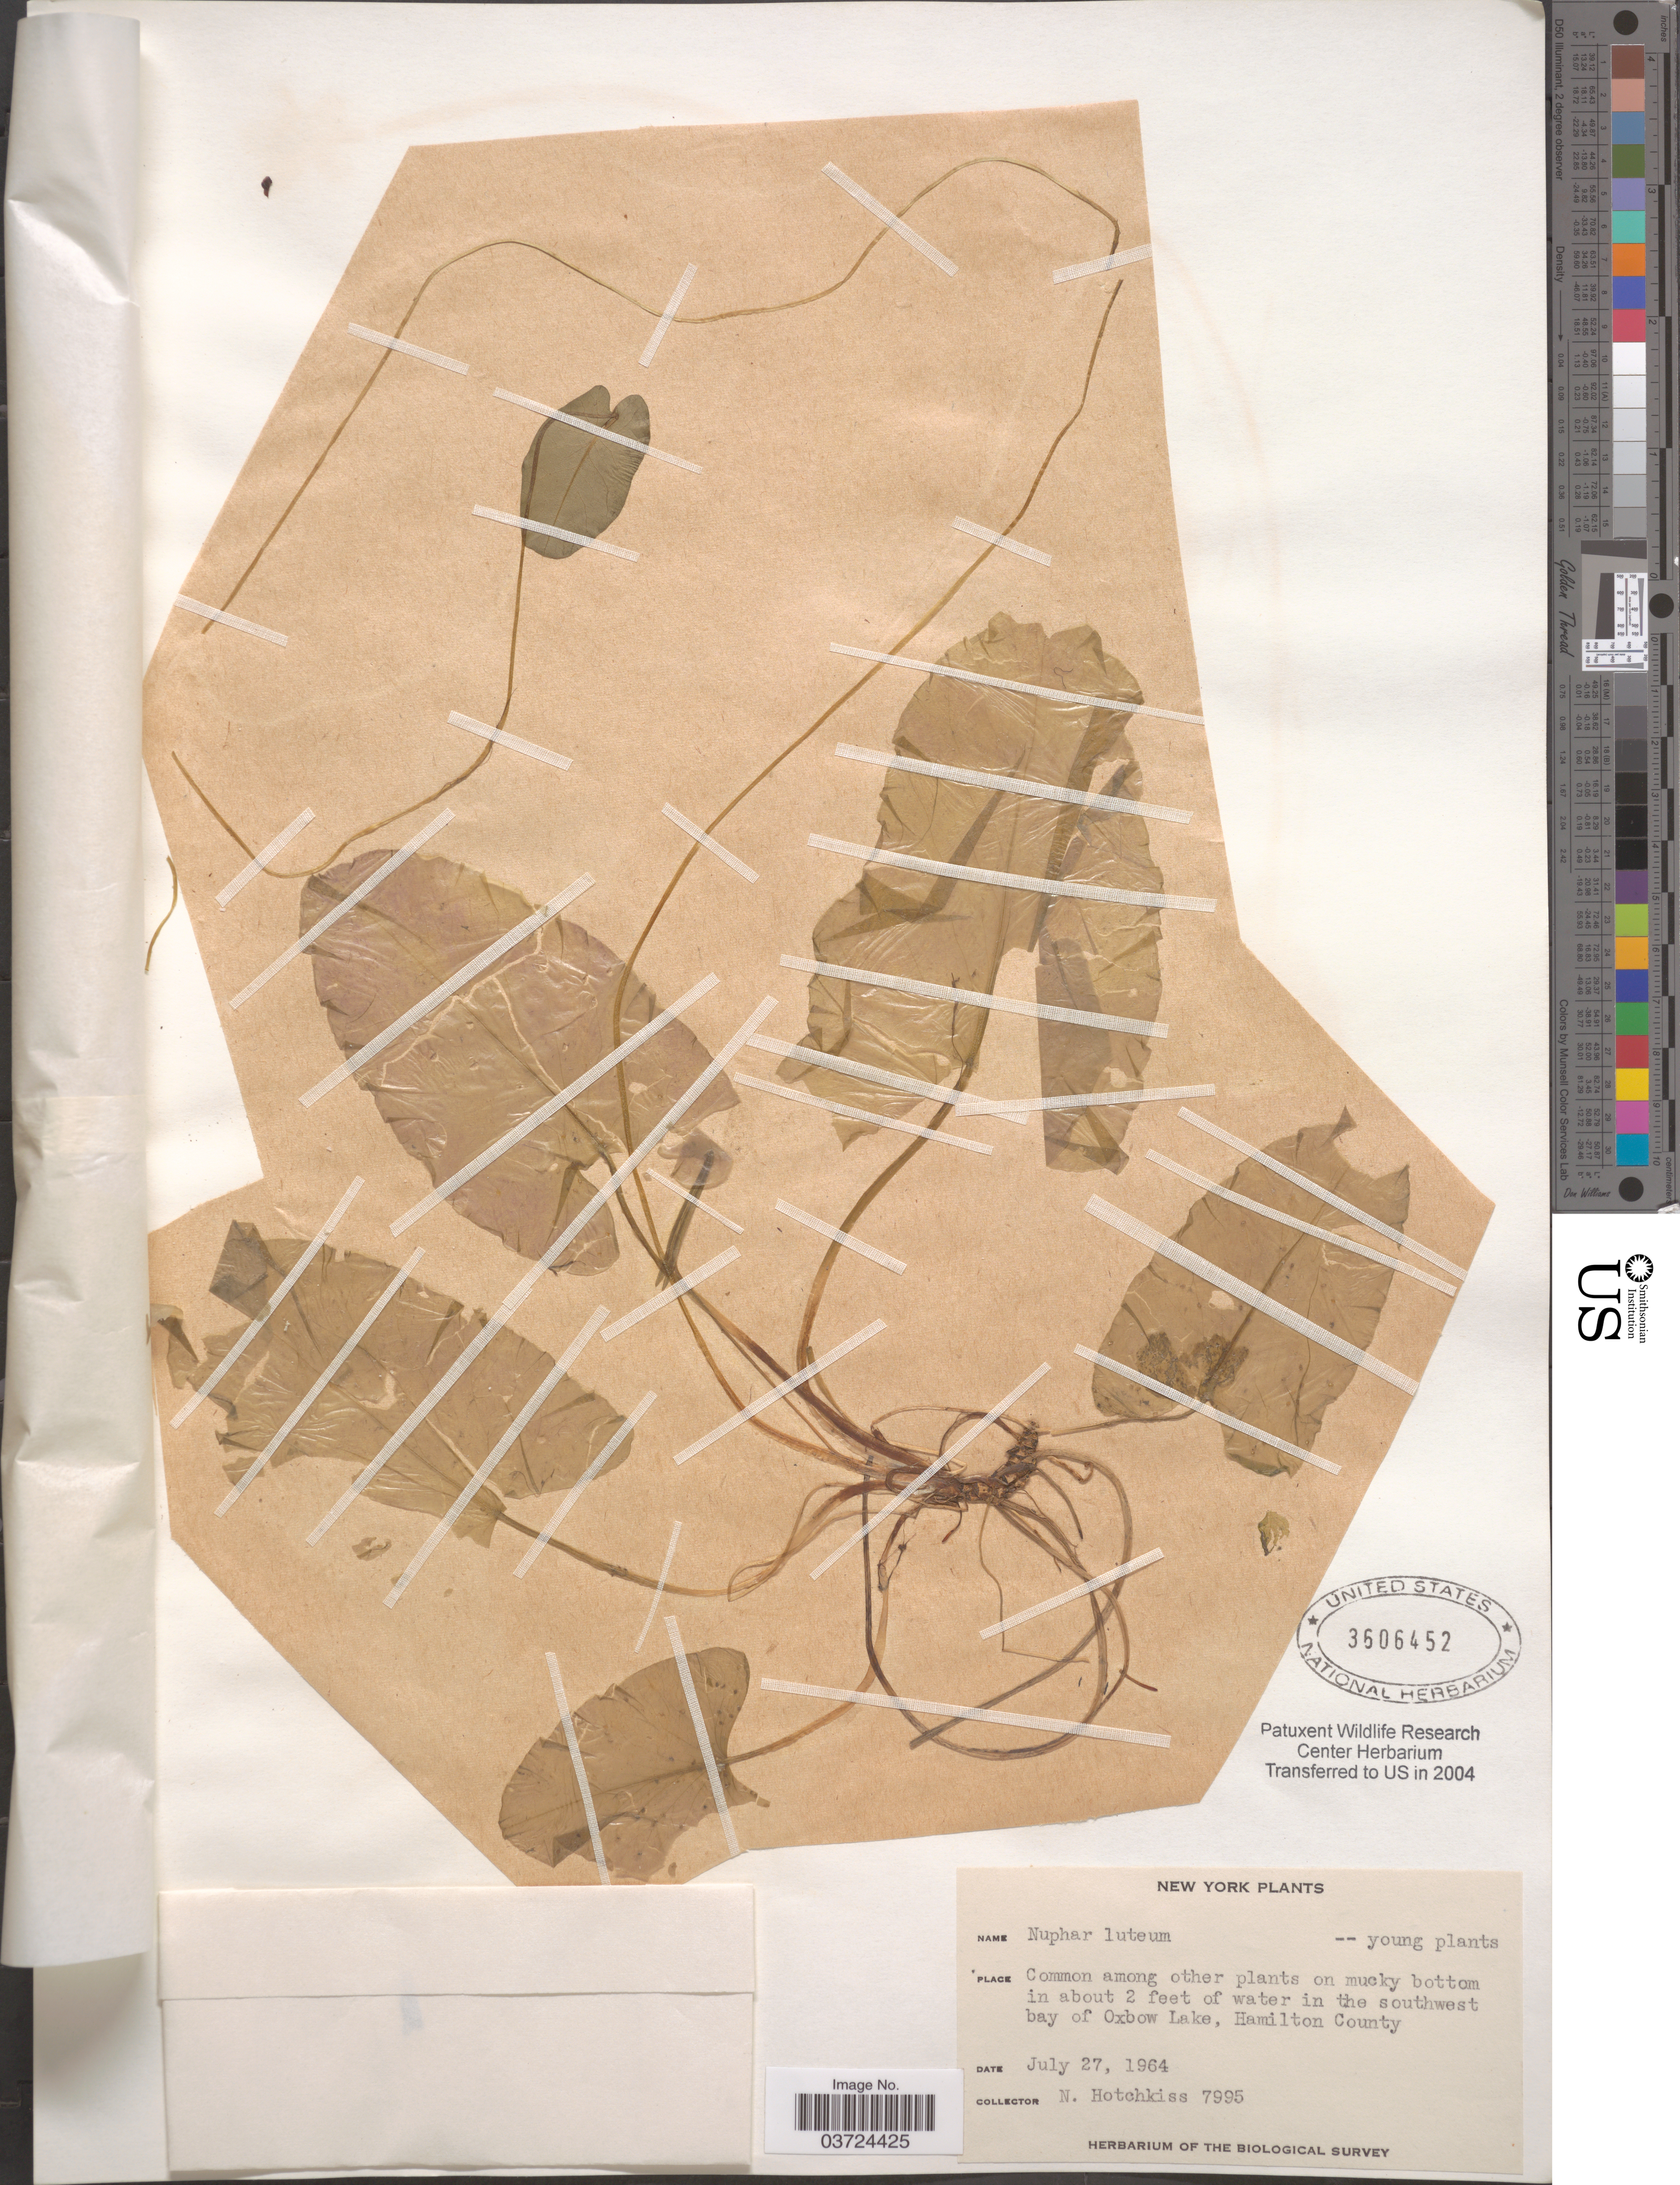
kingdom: Plantae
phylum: Tracheophyta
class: Magnoliopsida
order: Nymphaeales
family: Nymphaeaceae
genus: Nuphar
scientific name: Nuphar lutea subsp. pumila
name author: (Timm) DC.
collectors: N. Hotchkiss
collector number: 7995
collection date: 1964-07-27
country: United States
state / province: New York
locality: In the southwest bay of Oxbow Lake, Hamilton County.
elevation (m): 1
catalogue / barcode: US 3606452